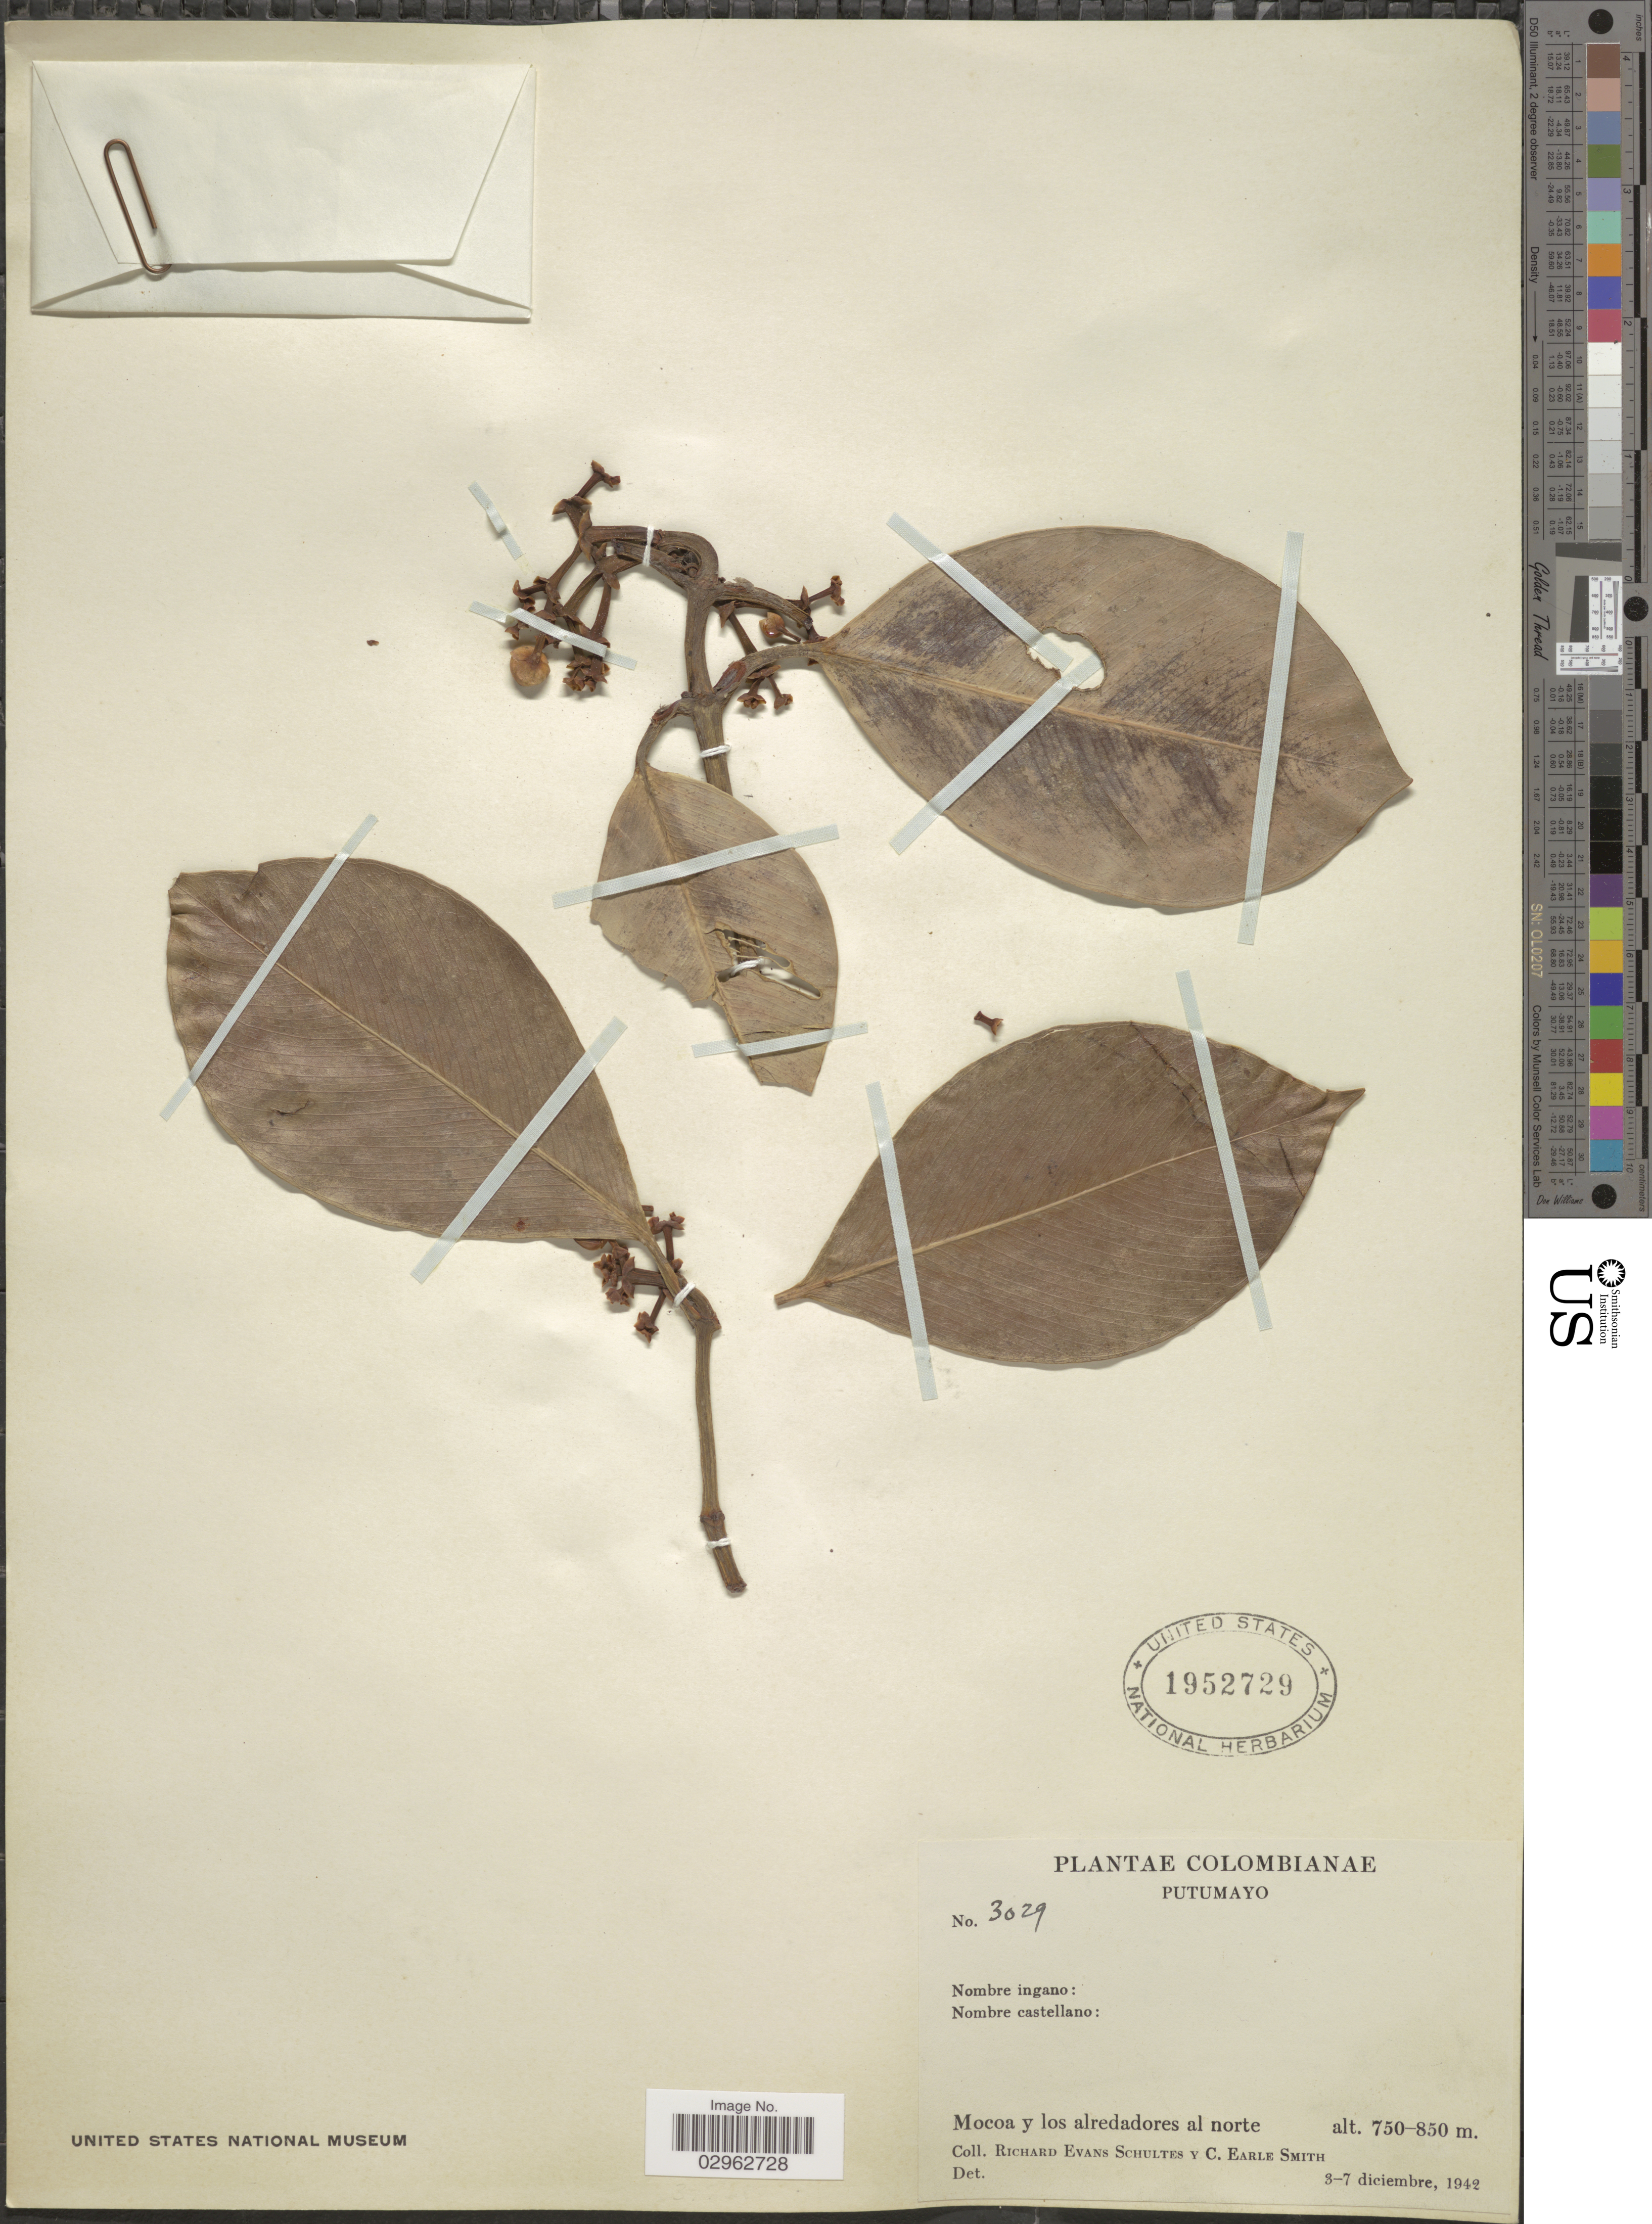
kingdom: Plantae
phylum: Tracheophyta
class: Magnoliopsida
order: Malpighiales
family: Clusiaceae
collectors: R. E. Schultes & C. E. Smith Jr.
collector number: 3029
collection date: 1942-12-03/1942-12-07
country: Colombia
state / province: Putumayo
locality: Mocoa y los alredadores al norte.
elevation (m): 750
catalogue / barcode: US 1952729